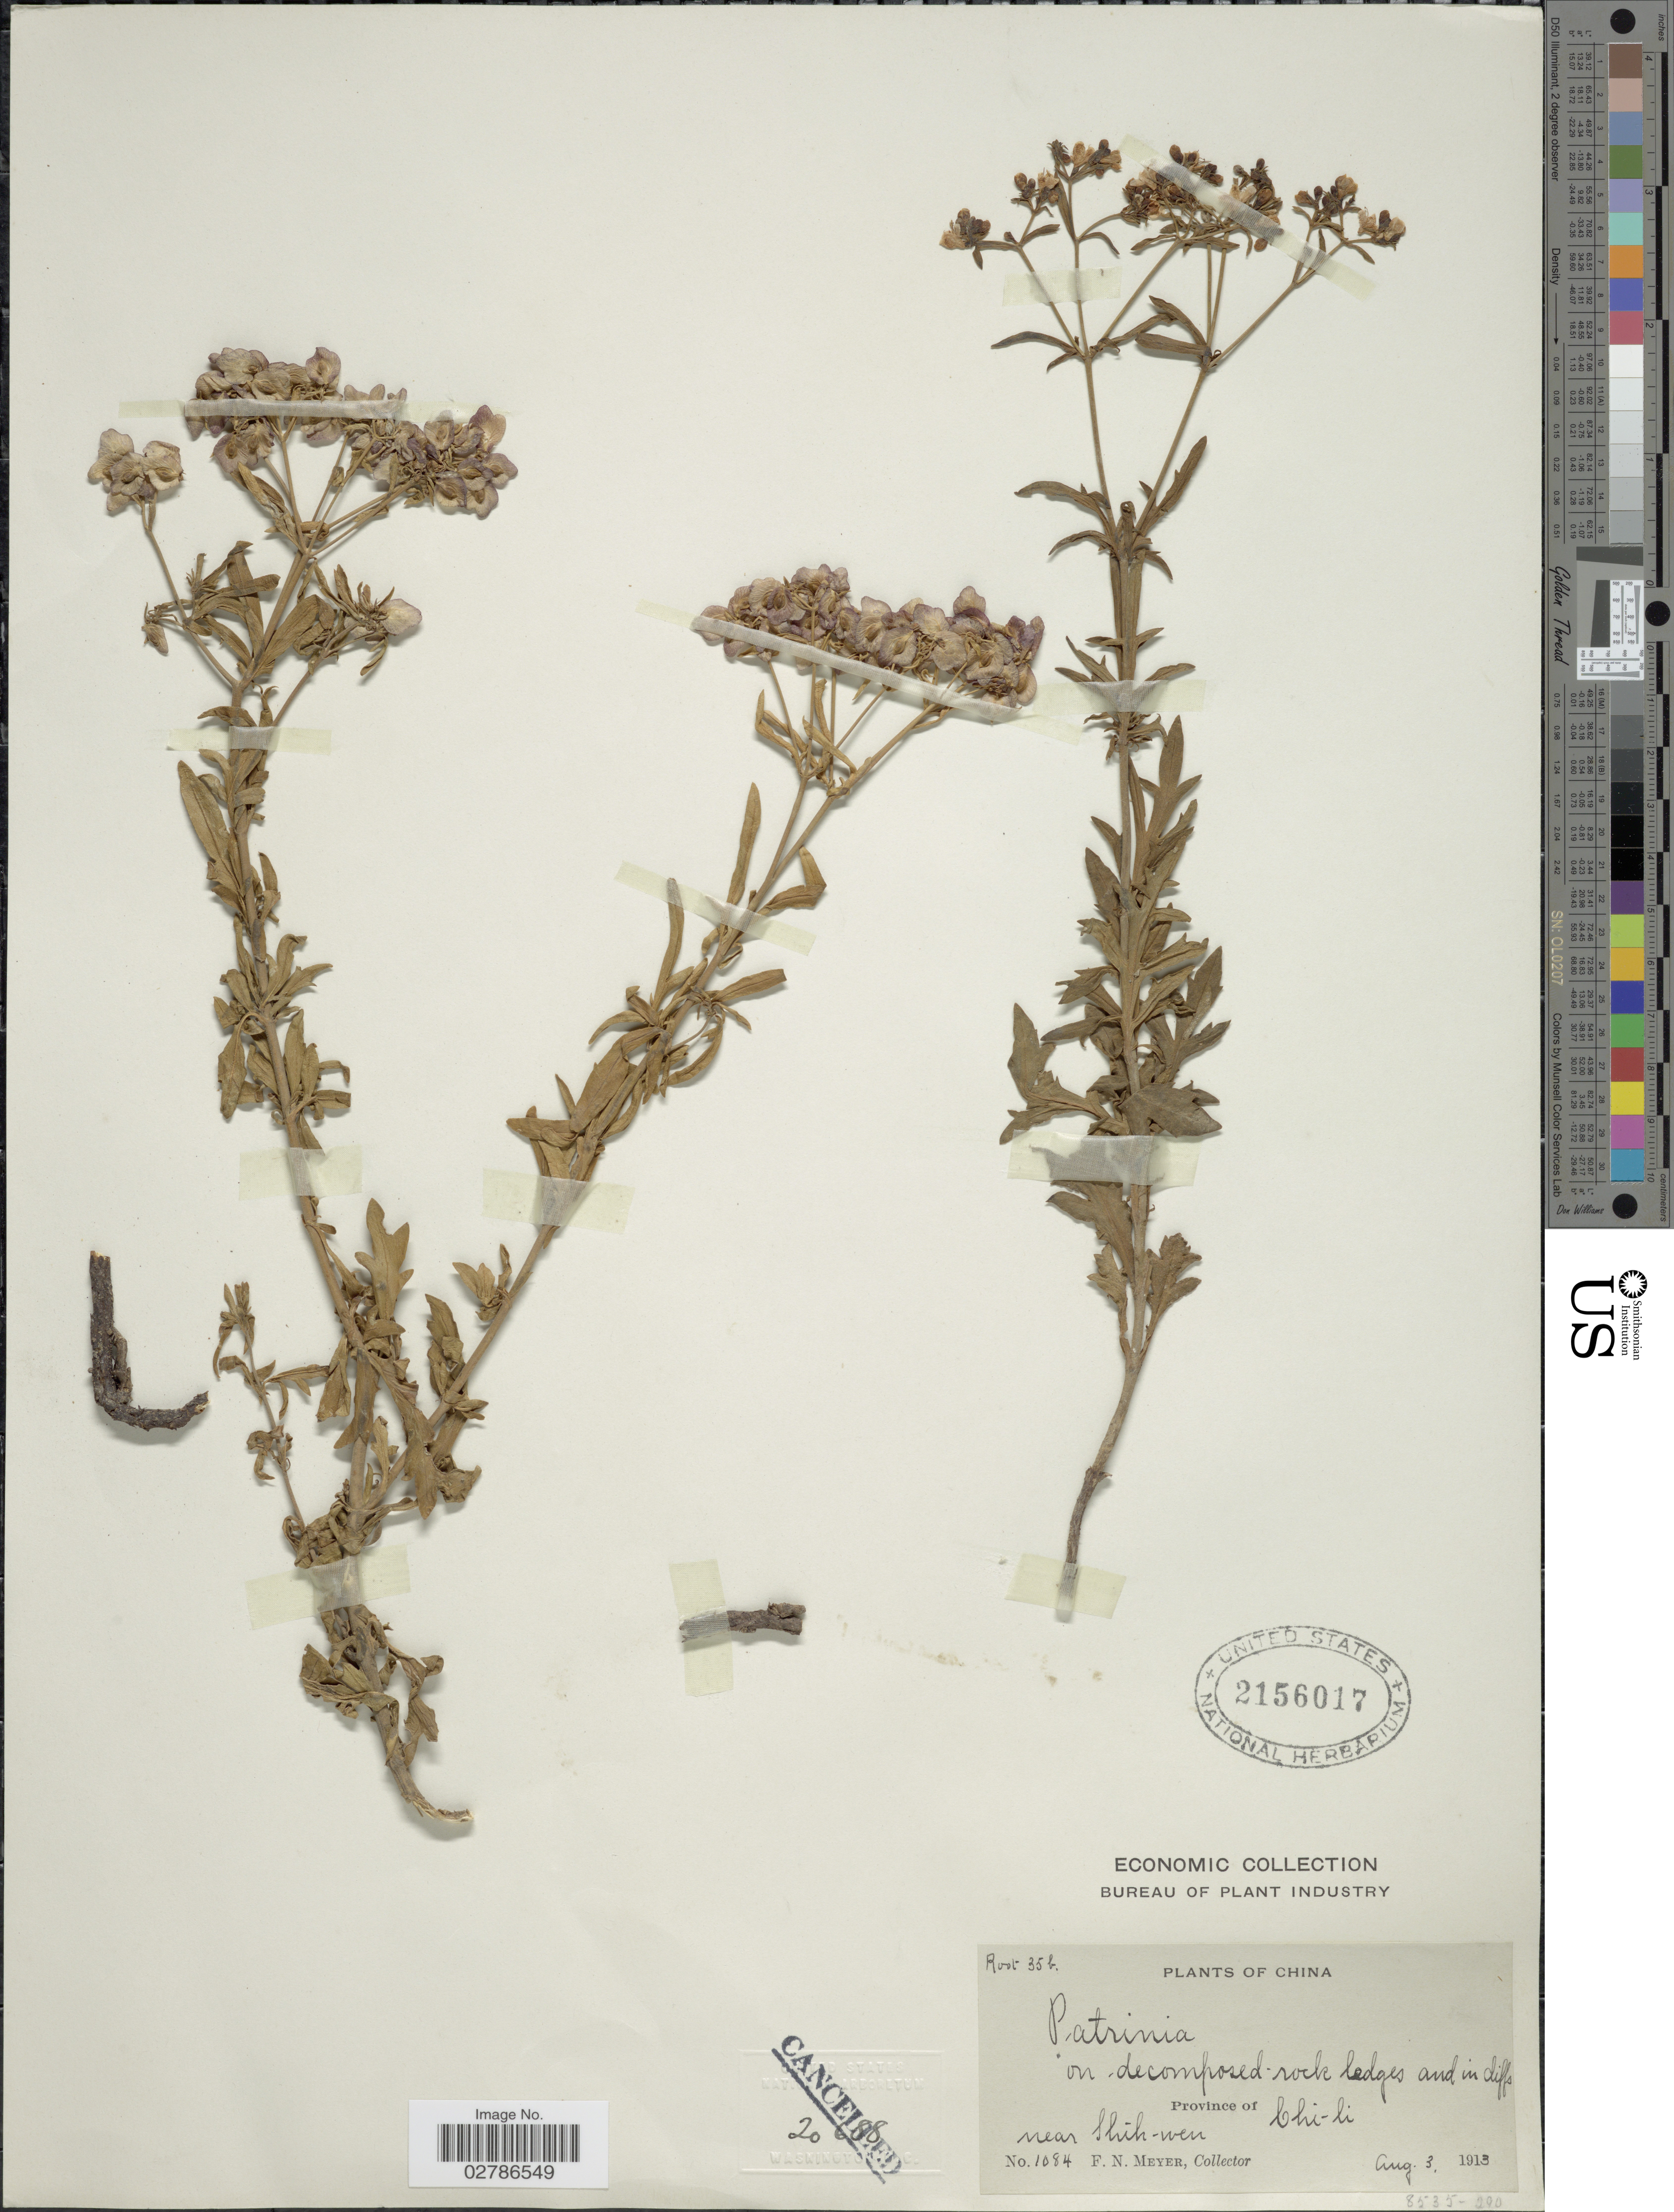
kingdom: Plantae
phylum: Tracheophyta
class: Magnoliopsida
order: Dipsacales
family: Caprifoliaceae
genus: Patrinia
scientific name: Patrinia sp.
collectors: F. N. Meyer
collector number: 1084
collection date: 1913-08-03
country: China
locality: Province of Chi-li, near Shih-wen.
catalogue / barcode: US 2156017